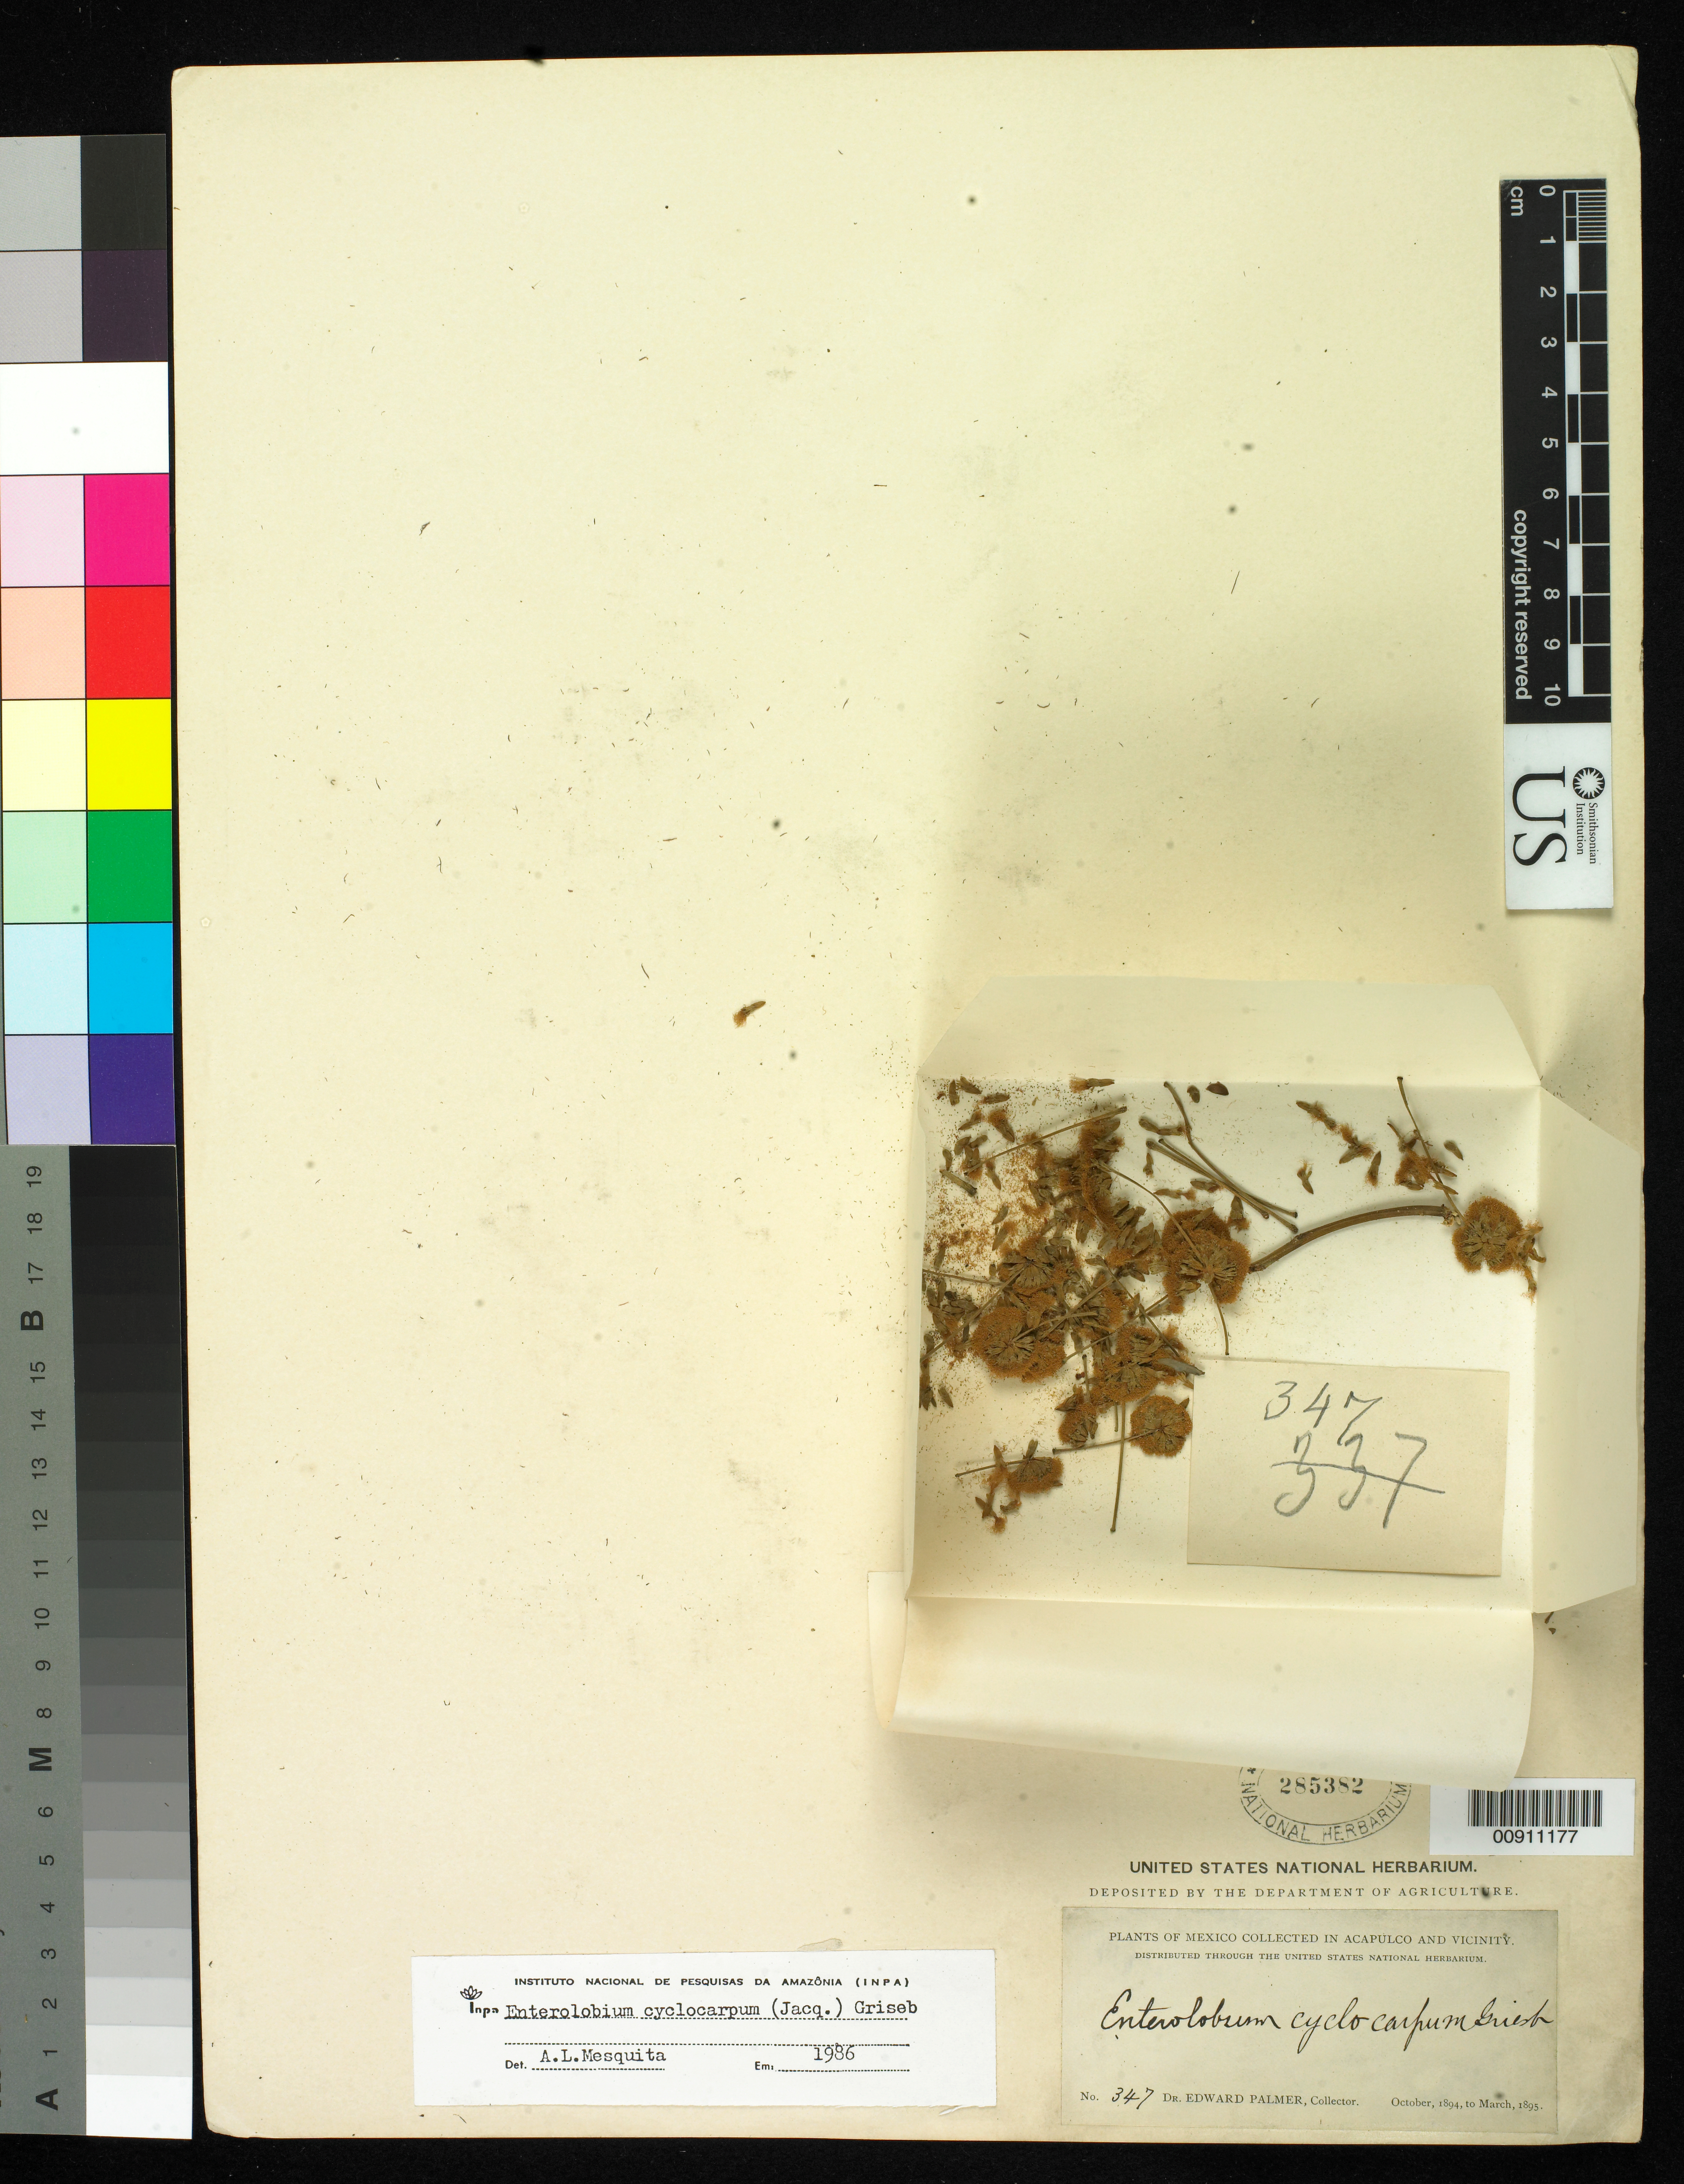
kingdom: Plantae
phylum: Tracheophyta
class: Magnoliopsida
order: Fabales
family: Fabaceae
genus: Enterolobium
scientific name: Enterolobium cyclocarpum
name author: (Jacq.) Griseb.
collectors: E. Palmer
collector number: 347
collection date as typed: Oct 1894 to -- Mar 1895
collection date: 1894-10/1895-03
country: Mexico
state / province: Guerrero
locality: Acapulco and vicinity.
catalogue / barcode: US 285382